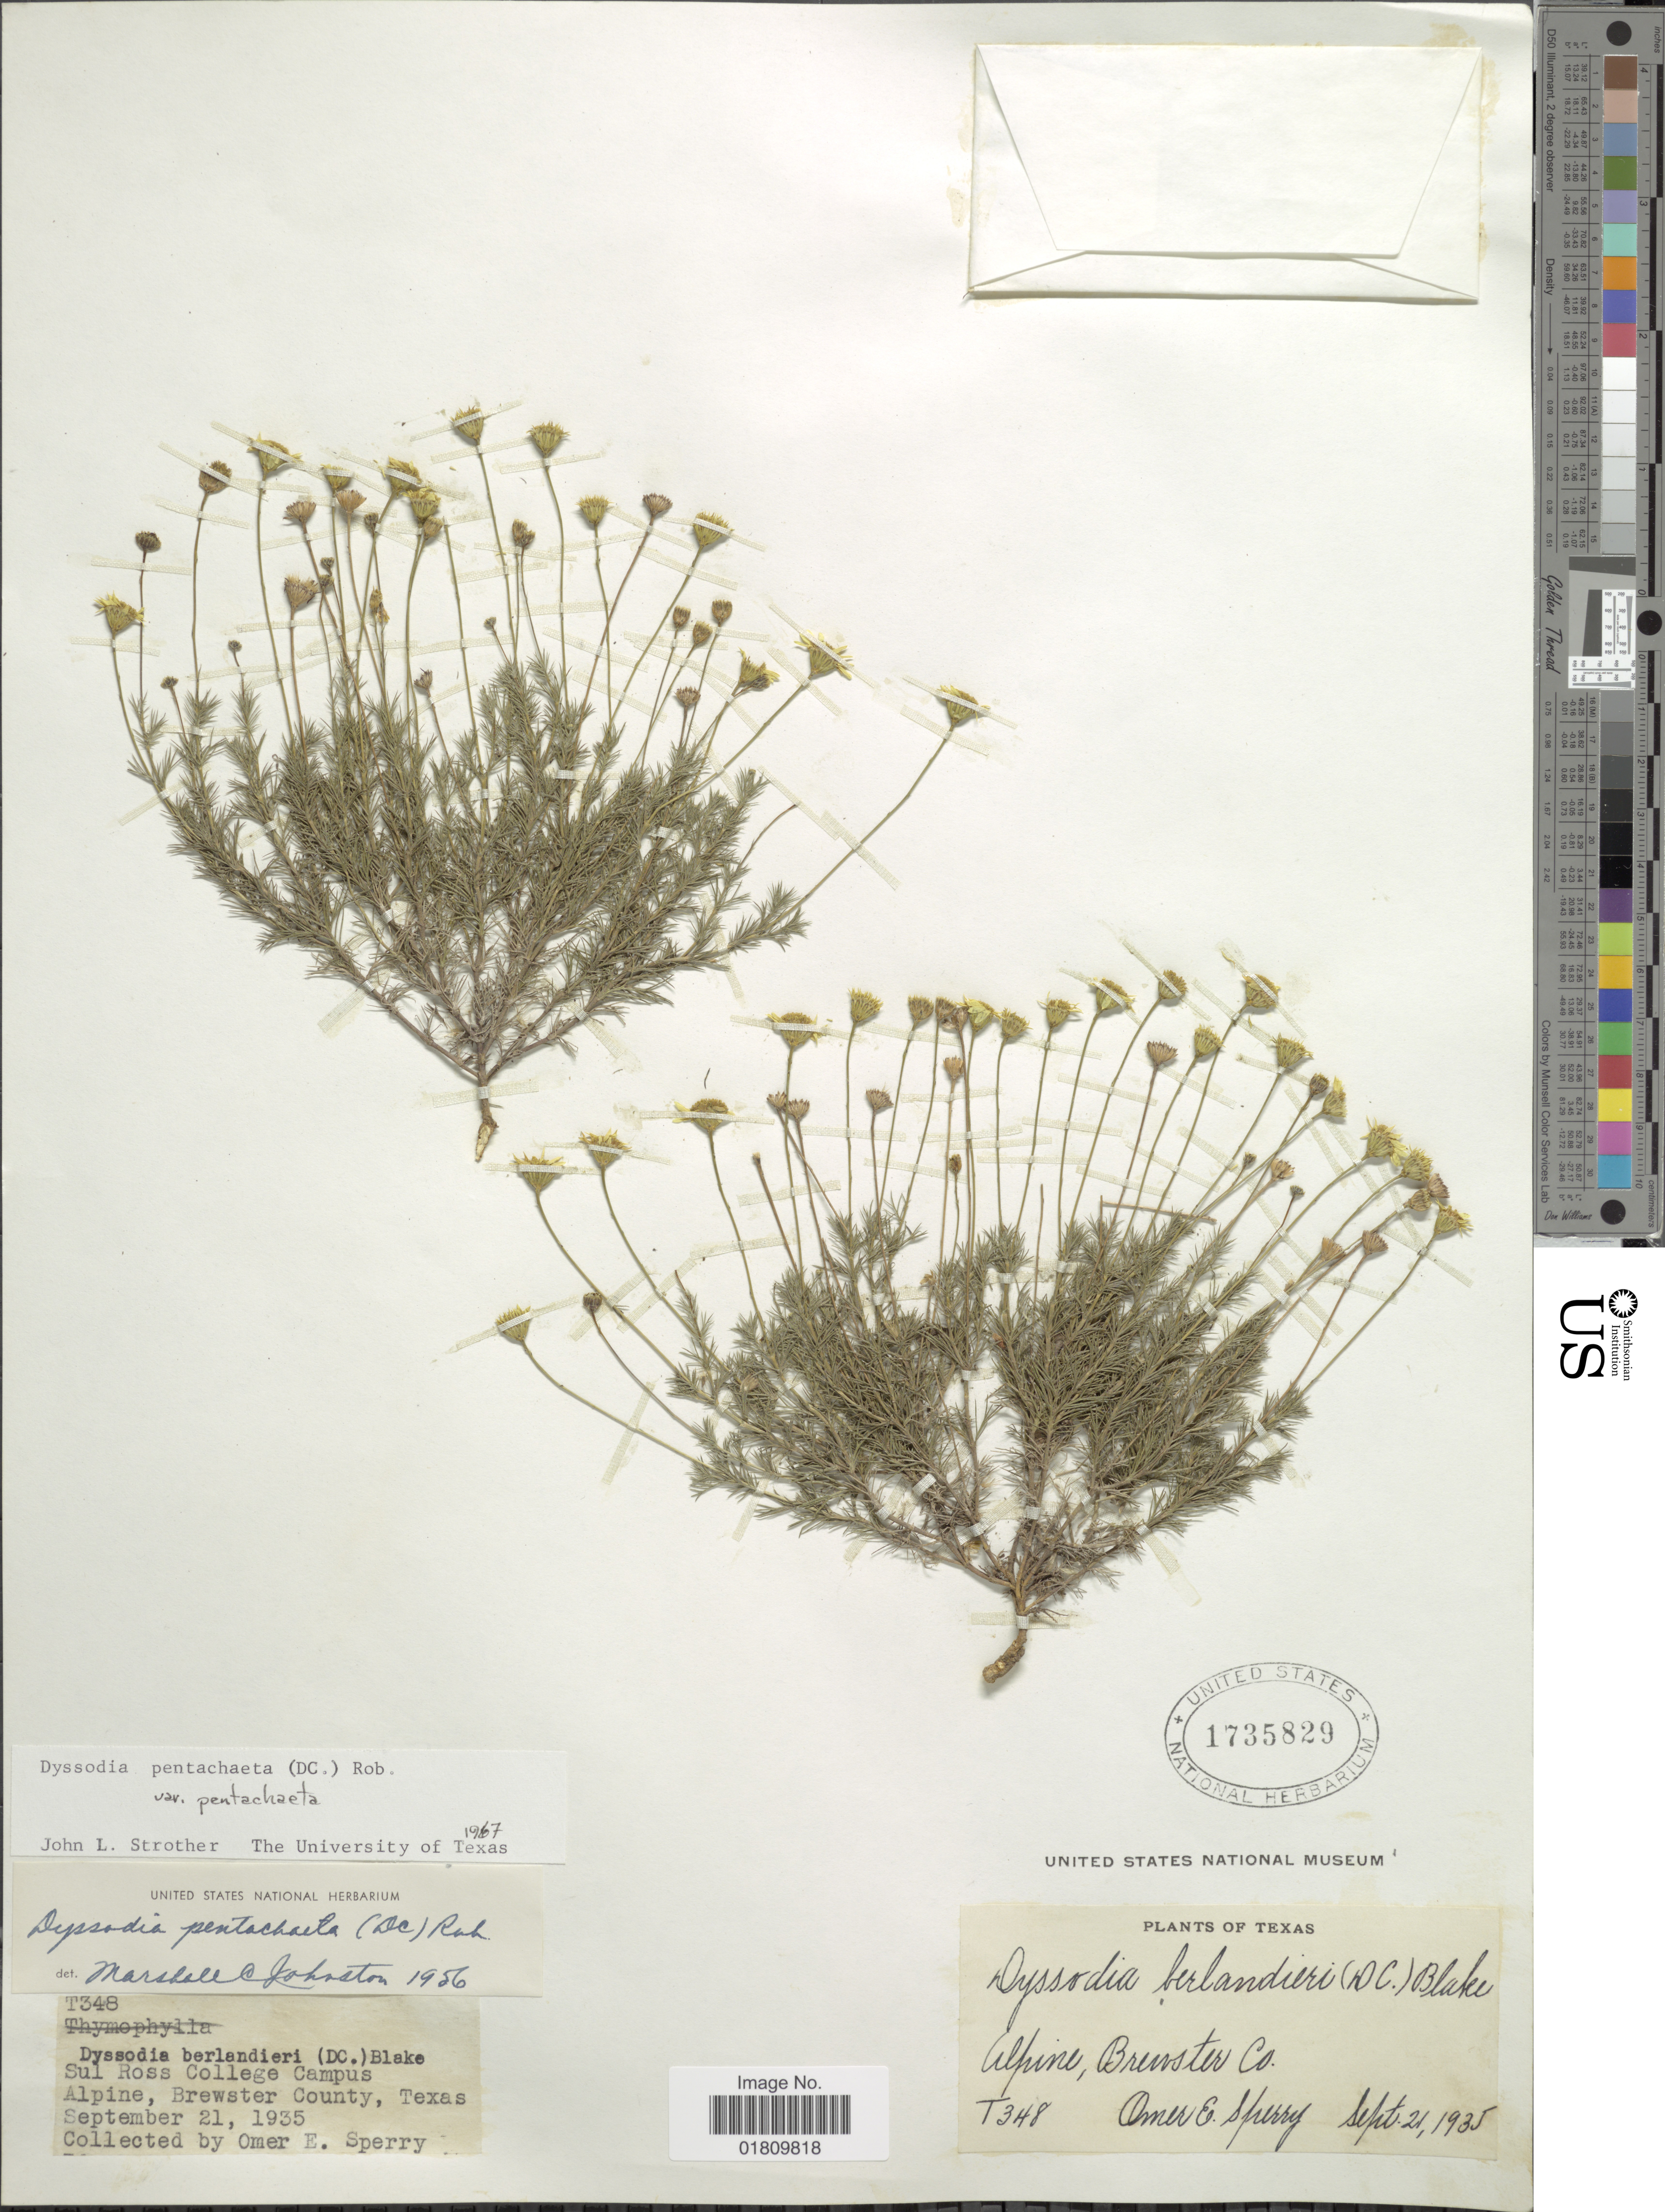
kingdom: Plantae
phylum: Tracheophyta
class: Magnoliopsida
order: Asterales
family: Asteraceae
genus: Thymophylla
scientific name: Thymophylla pentachaeta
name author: (DC.) Small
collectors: O. E. Sperry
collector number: T348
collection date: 1935-09-21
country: United States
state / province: Texas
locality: Alpine, Brewster Co.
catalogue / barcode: US 1735829